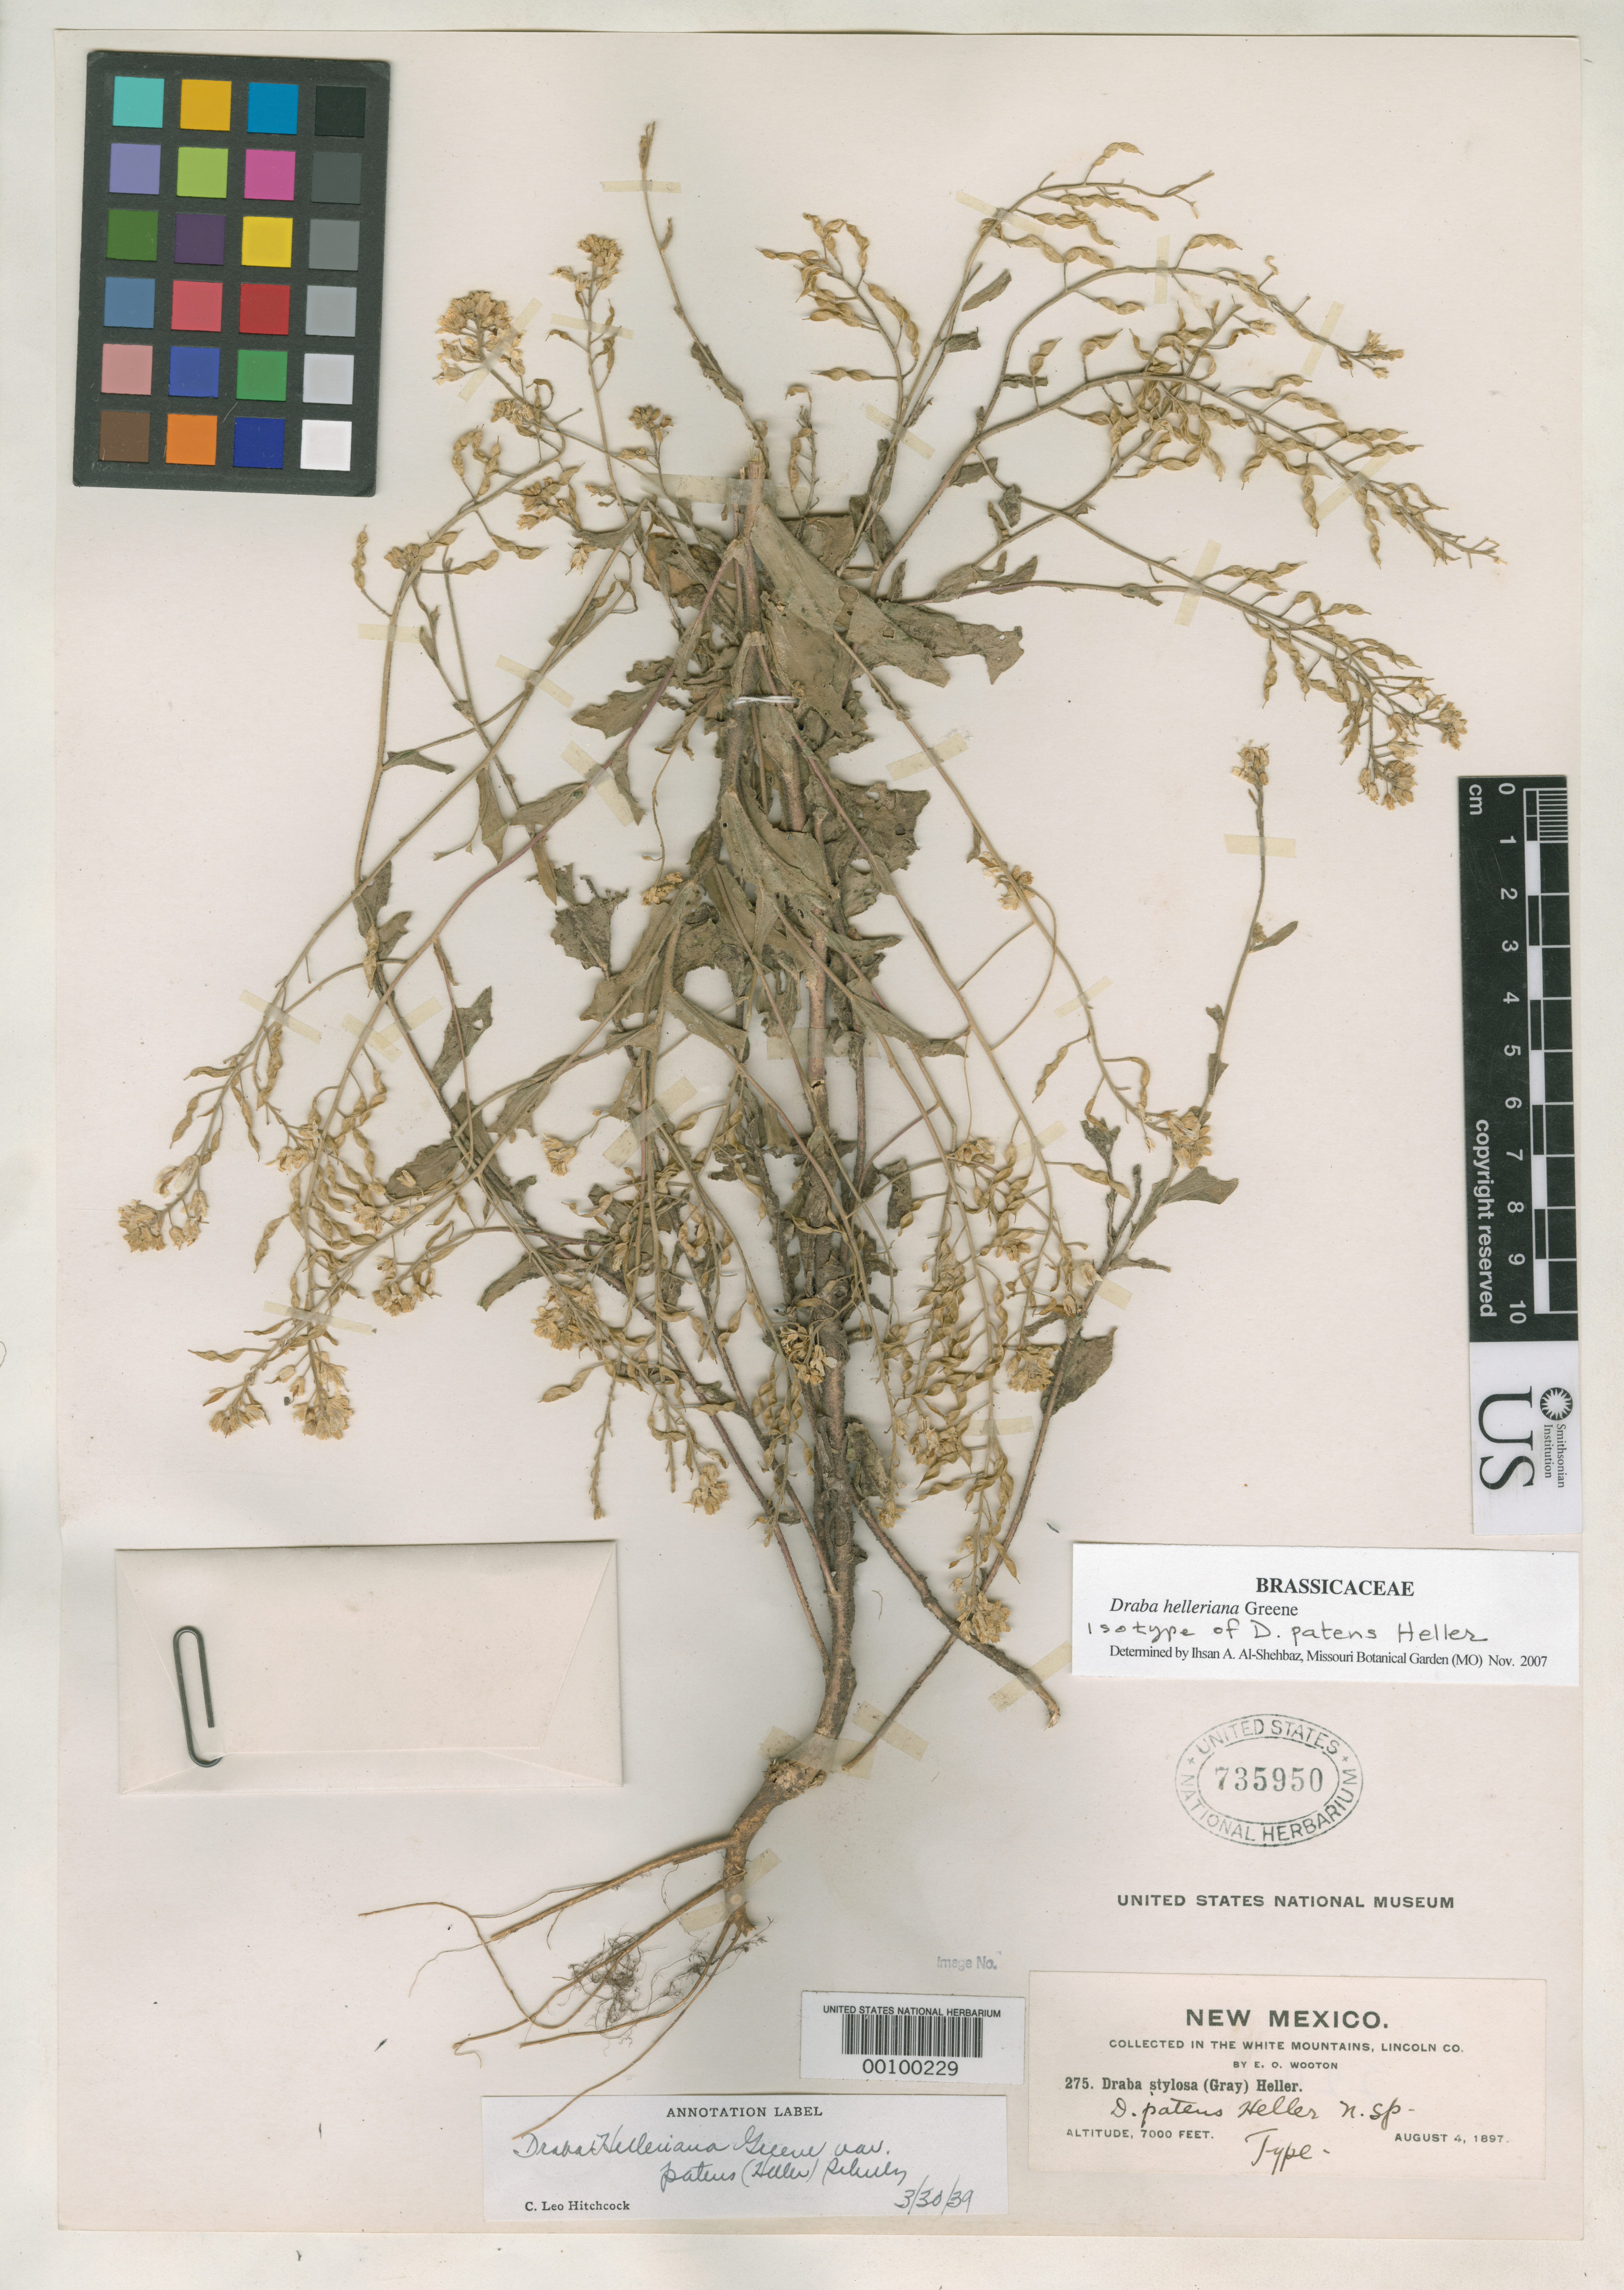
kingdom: Plantae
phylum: Tracheophyta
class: Magnoliopsida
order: Brassicales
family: Brassicaceae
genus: Draba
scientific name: Draba patens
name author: A. Heller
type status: Isotype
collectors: E. O. Wooton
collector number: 275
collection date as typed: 04 Aug 1897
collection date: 1897-08-04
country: United States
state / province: New Mexico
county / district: Lincoln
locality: White Mountains.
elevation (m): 2134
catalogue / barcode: US 735950